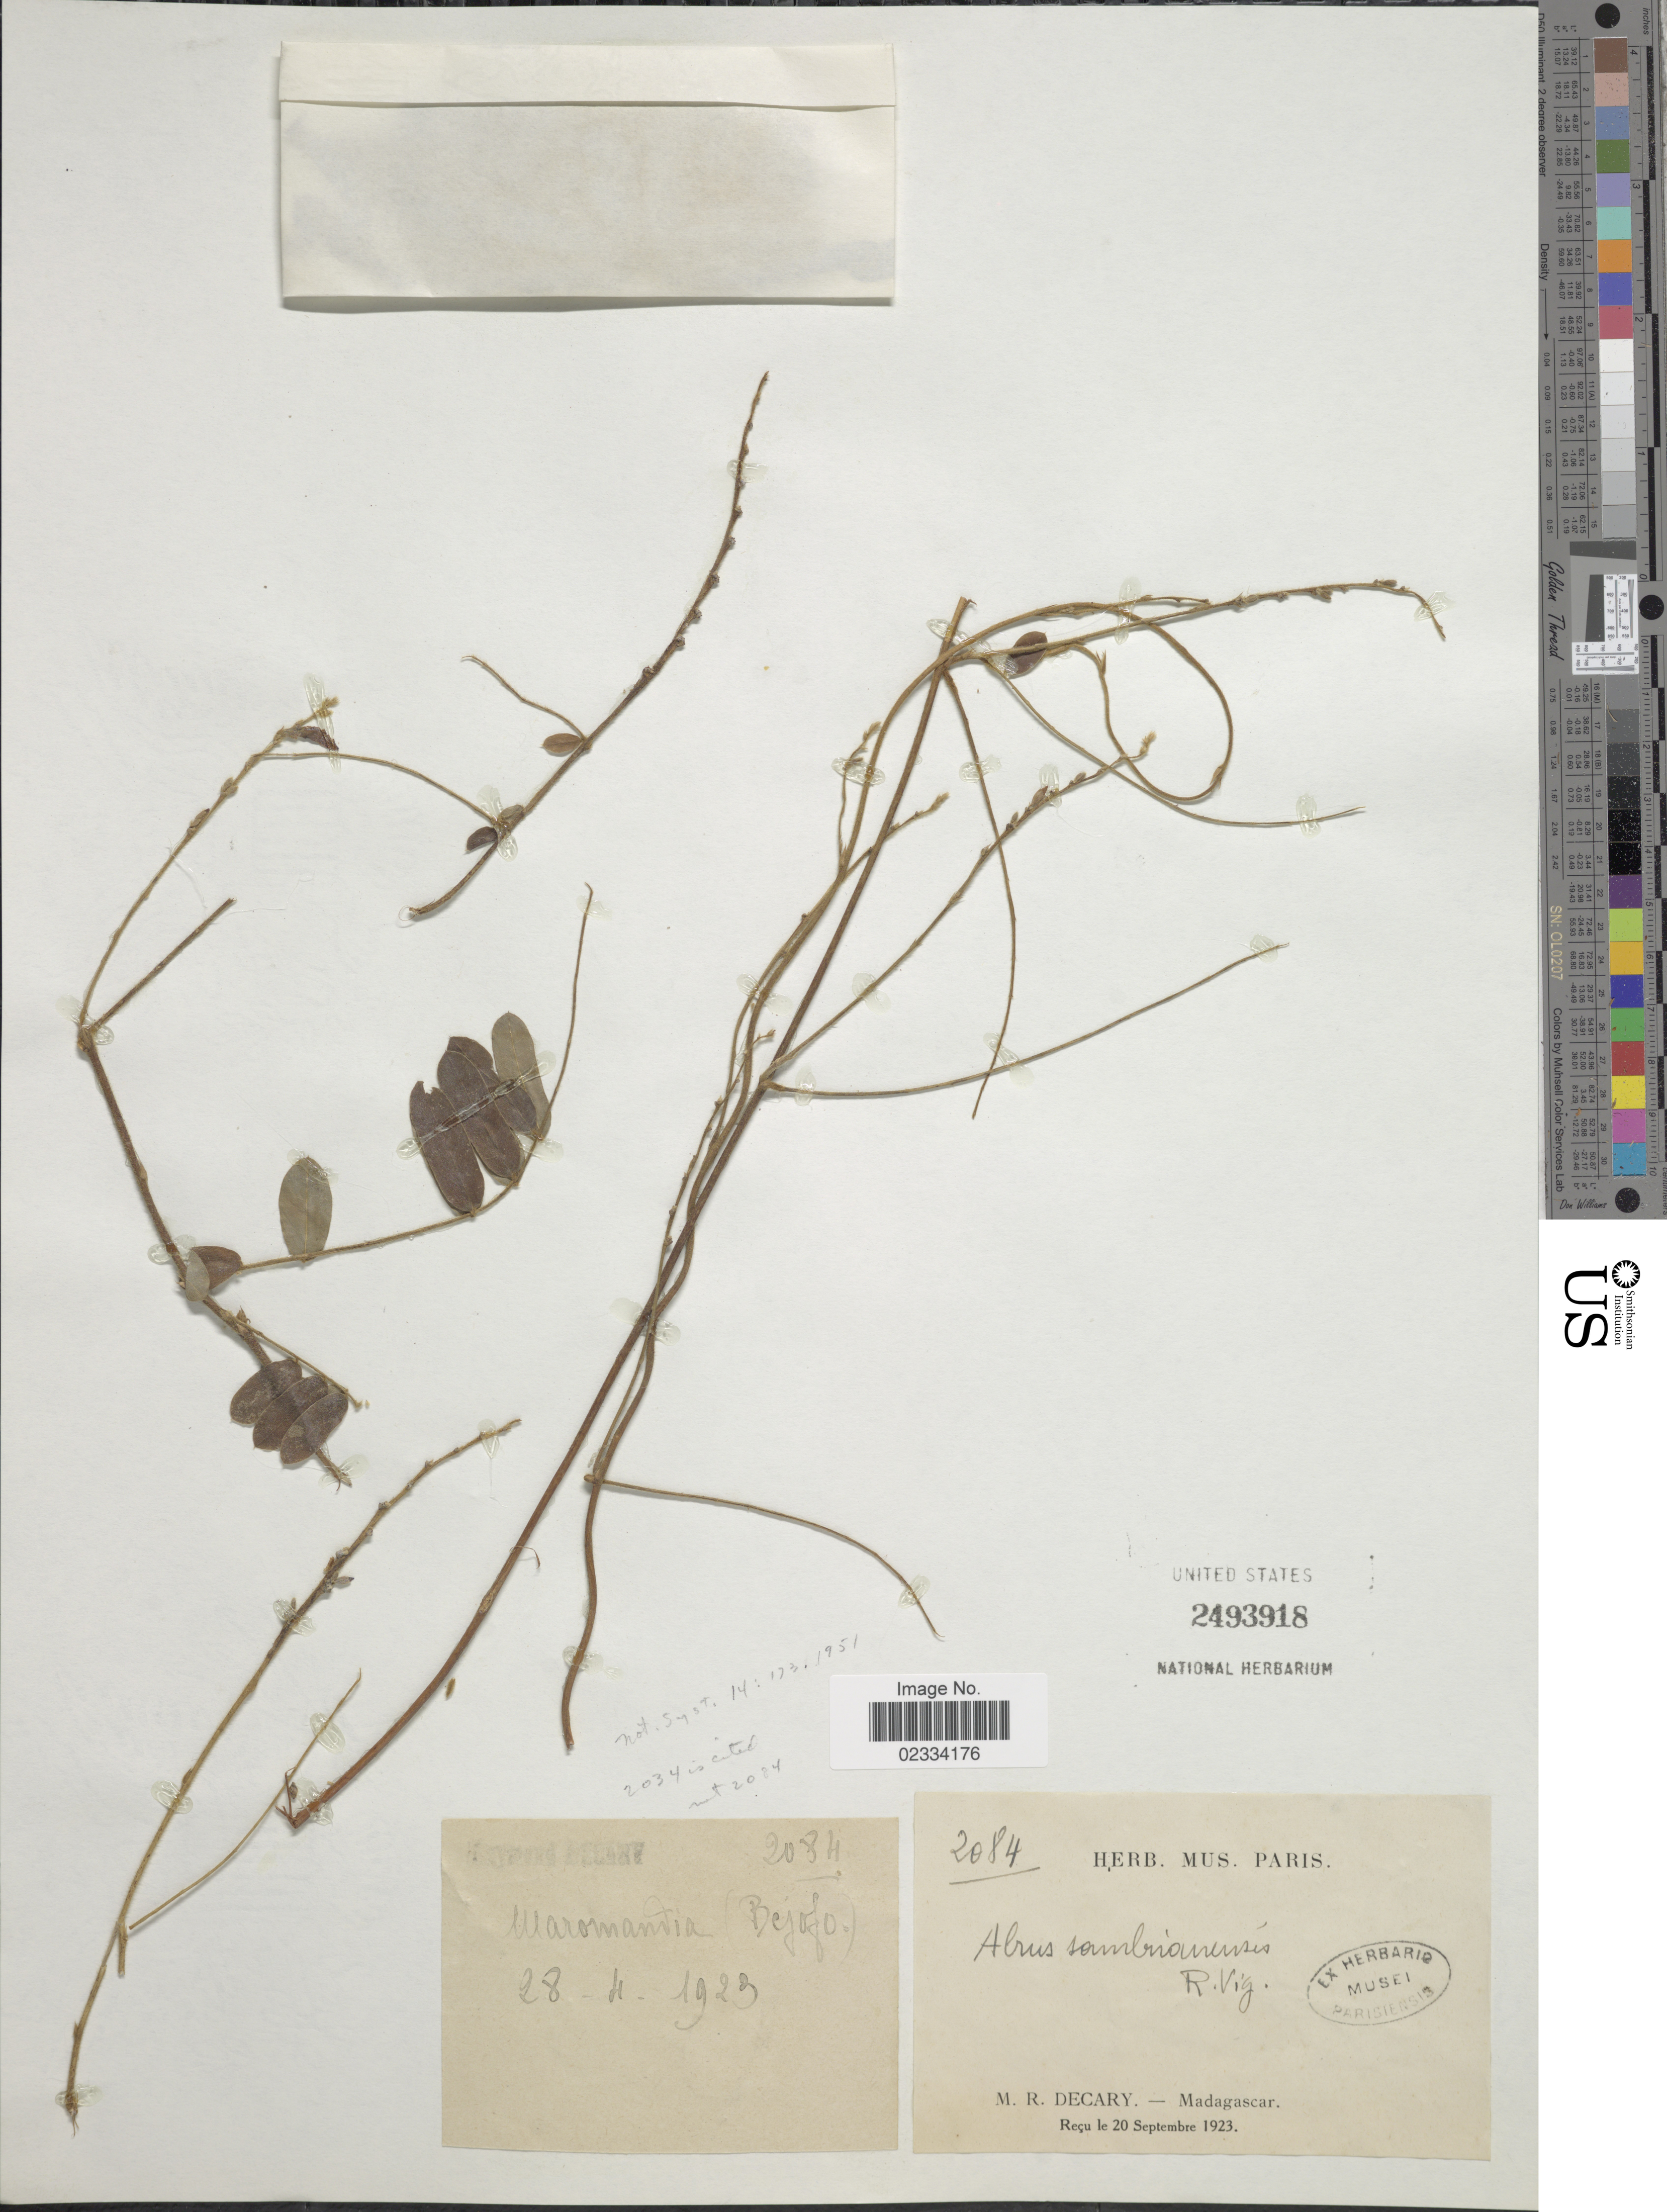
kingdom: Plantae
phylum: Tracheophyta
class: Magnoliopsida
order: Fabales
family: Fabaceae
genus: Abrus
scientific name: Abrus sambiranensis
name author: R. Vig.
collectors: R. Decary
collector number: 2084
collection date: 1923-09-20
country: Madagascar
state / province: Sofia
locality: Maromandia (Bejofo)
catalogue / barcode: US 2493918